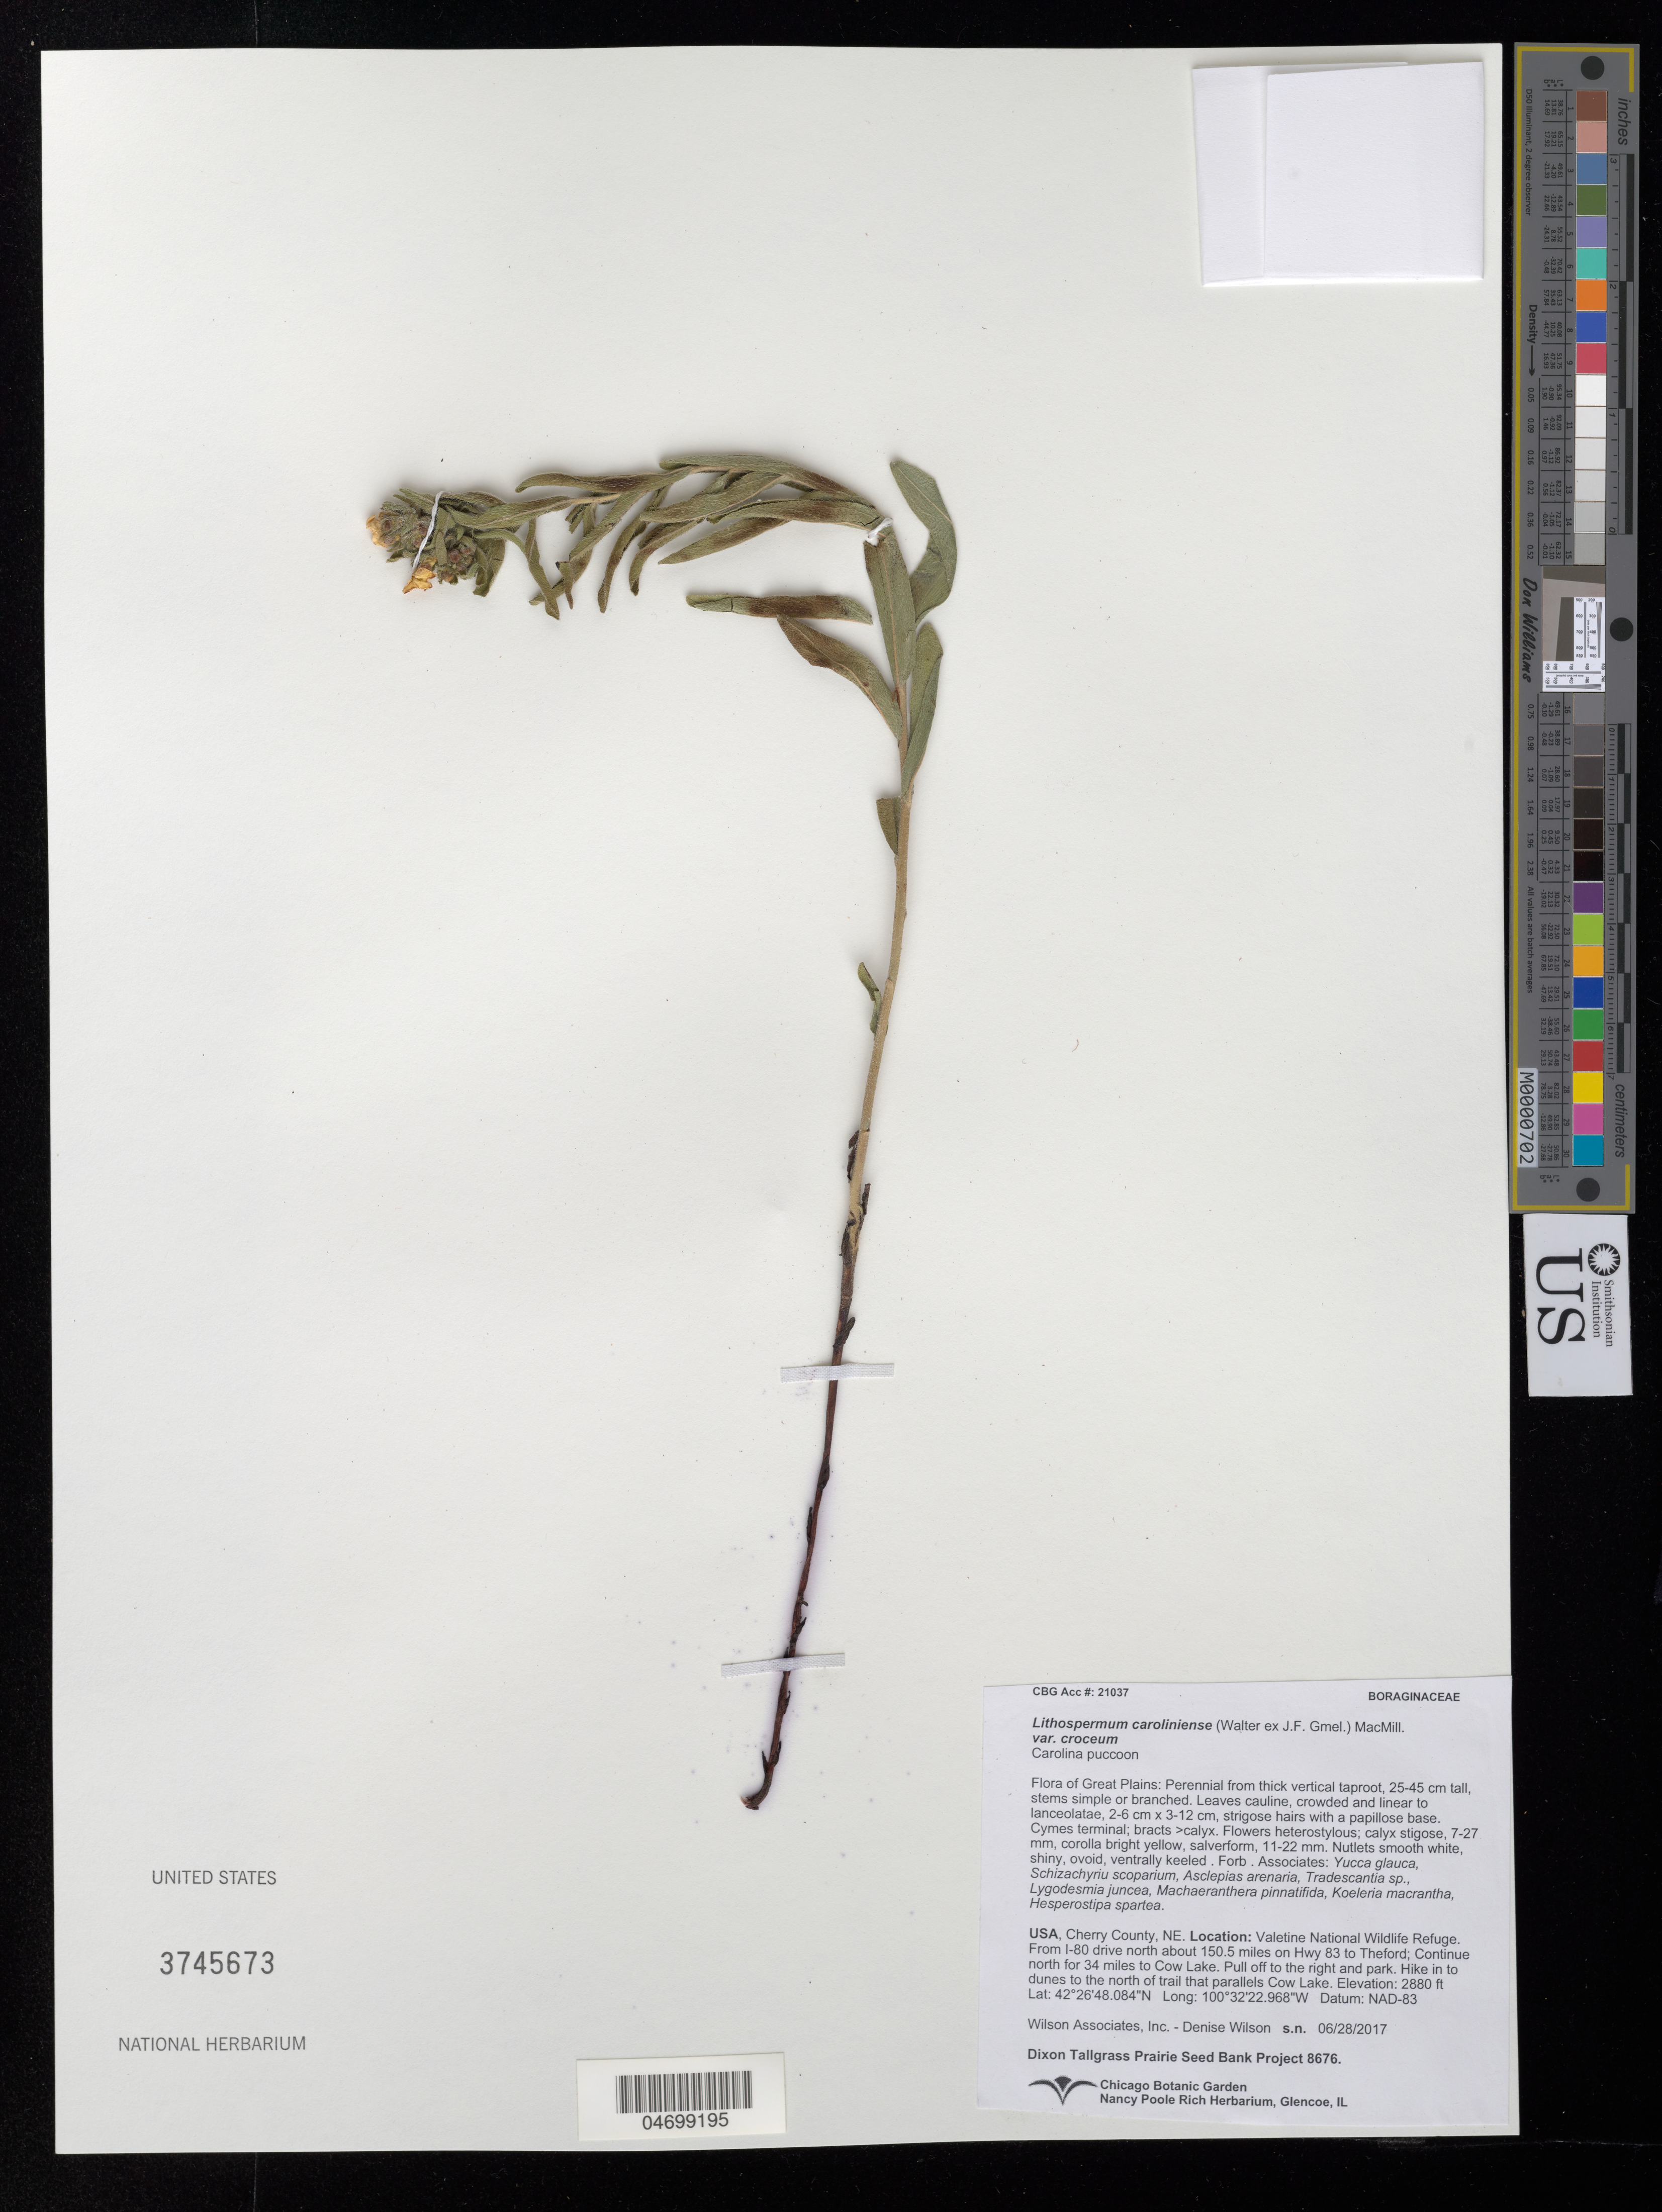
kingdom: Plantae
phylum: Tracheophyta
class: Magnoliopsida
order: Boraginales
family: Boraginaceae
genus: Lithospermum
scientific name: Lithospermum caroliniense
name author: (J.F. Gmel.) MacMill.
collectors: D. Wilson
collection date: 2017-06-28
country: United States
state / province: Nebraska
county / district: Cherry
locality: Valentine National Wildlife Refuge, near Cow Lake.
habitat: With Yucca glauca, Asclepias arenaria, Tradenscandia sp., etc.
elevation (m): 878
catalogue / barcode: US 3745673